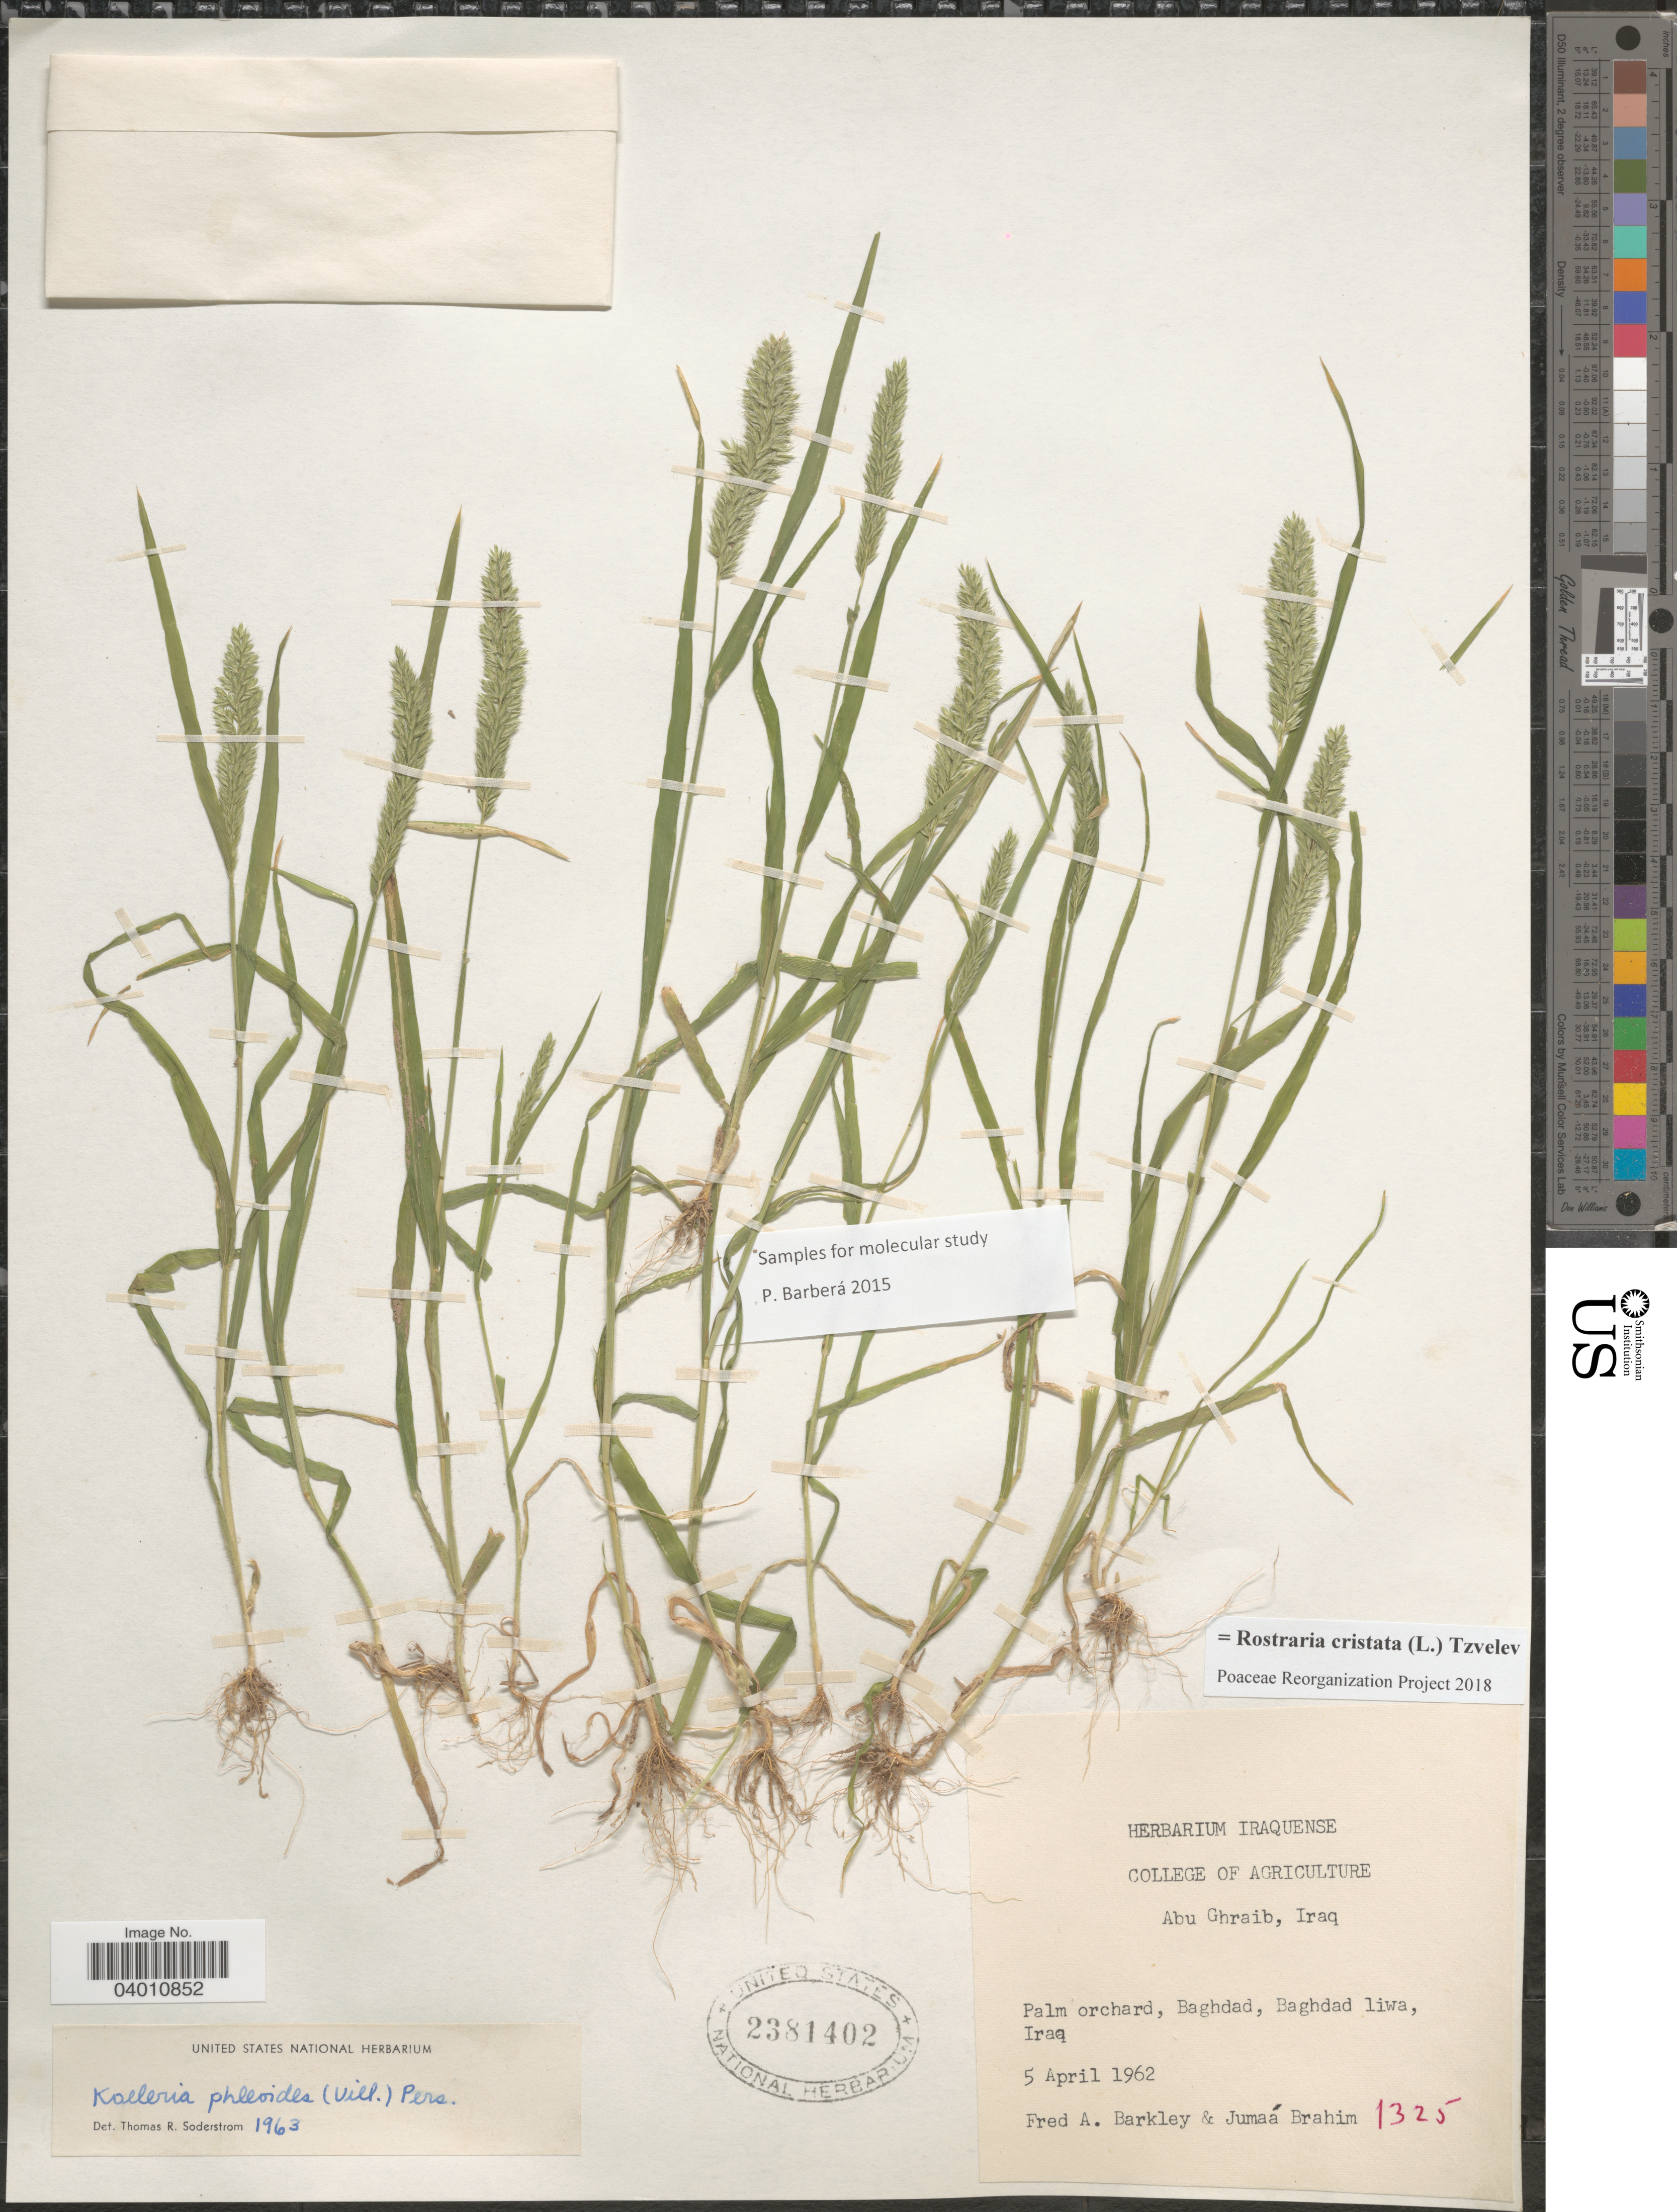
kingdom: Plantae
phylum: Tracheophyta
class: Liliopsida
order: Poales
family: Poaceae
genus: Rostraria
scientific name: Rostraria cristata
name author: (L.) Tzvelev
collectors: F. A. Barkley & Brahim M., J.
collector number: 1325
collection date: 1962-04-05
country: Iraq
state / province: Baghdad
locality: Abu Ghraib. Palm orchard, Baghdad, Baghdad liwa.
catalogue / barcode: US 2381402